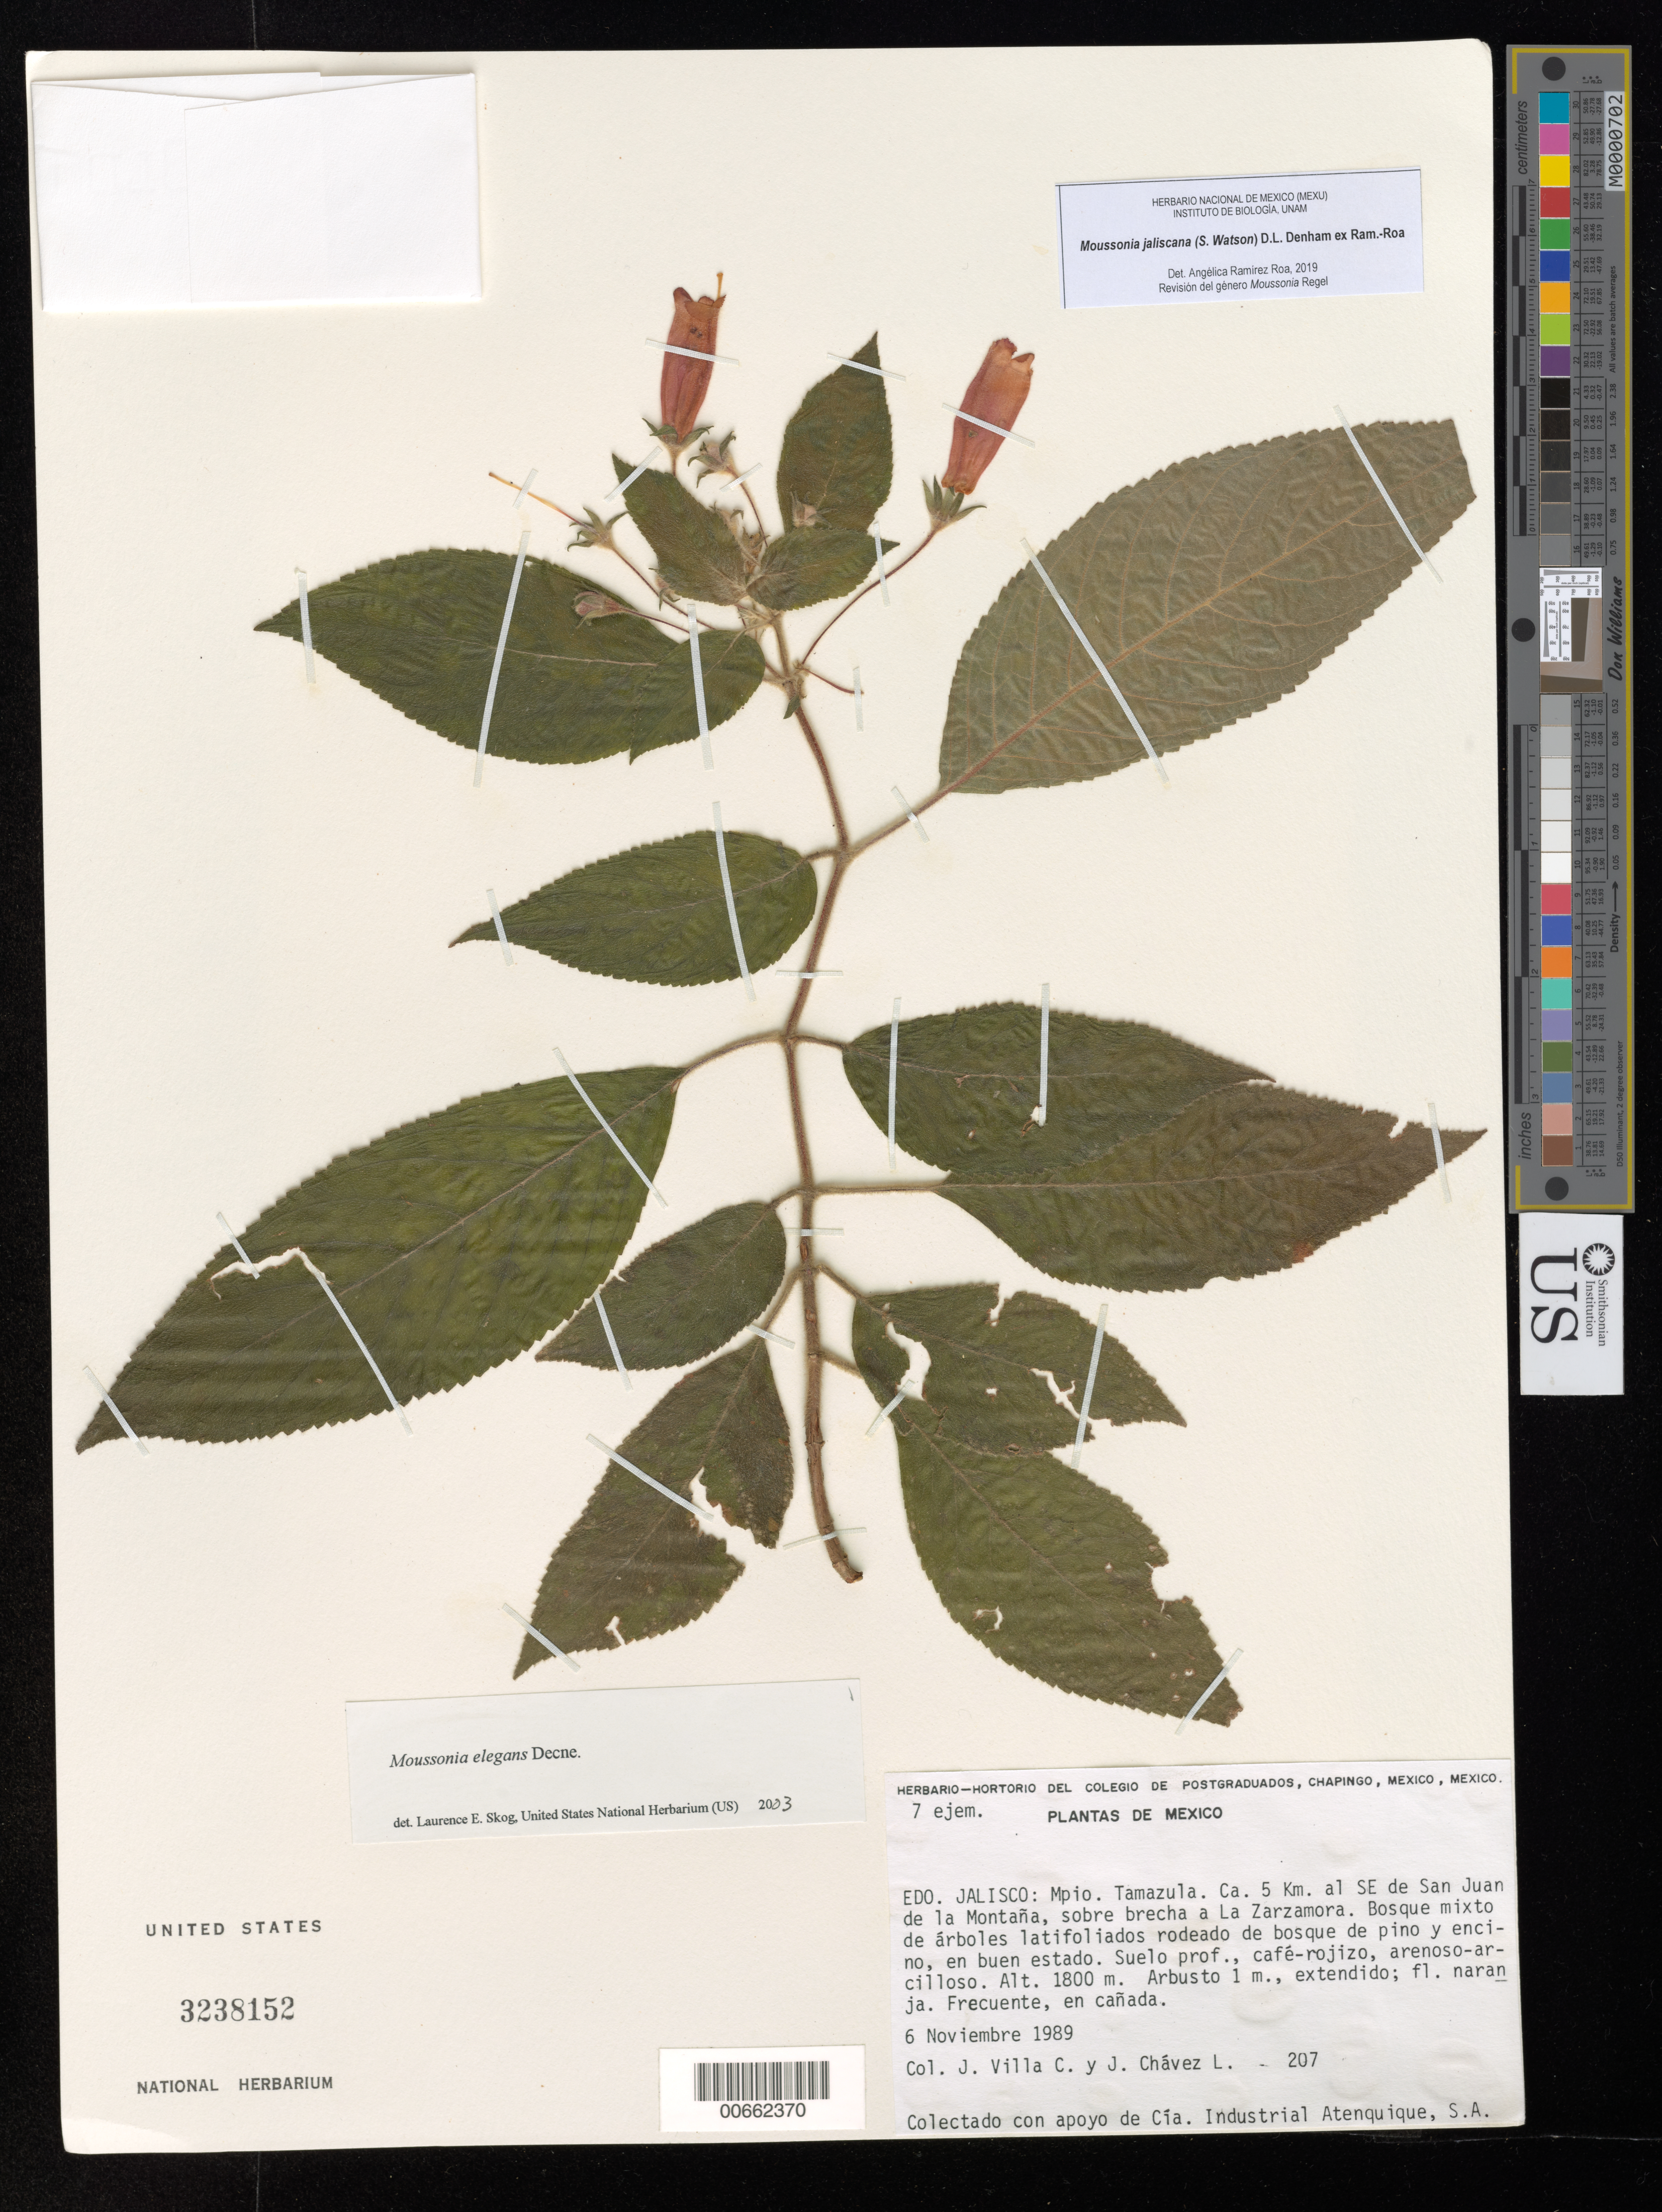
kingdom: Plantae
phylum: Tracheophyta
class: Magnoliopsida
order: Lamiales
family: Gesneriaceae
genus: Moussonia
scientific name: Moussonia jaliscana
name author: (S. Watson) D.L. Denham ex Ram.-Roa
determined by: Ramírez-Roa, A.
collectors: J. Villa C. & J. Chavez L.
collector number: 207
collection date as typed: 06 Nov 1989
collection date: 1989-11-06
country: Mexico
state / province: Jalisco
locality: Mpio. Tamazula, ca. 5 km al SE de San Juan de la Montaña, sobre brecha a La Zarzamora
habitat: Bosque mixto de árboles latifoliados rodeado de bosque de pino y ancino, en buen estado; suelo profl, café-rojizo, arenoso-arcilloso.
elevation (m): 1800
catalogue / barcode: US 3238152